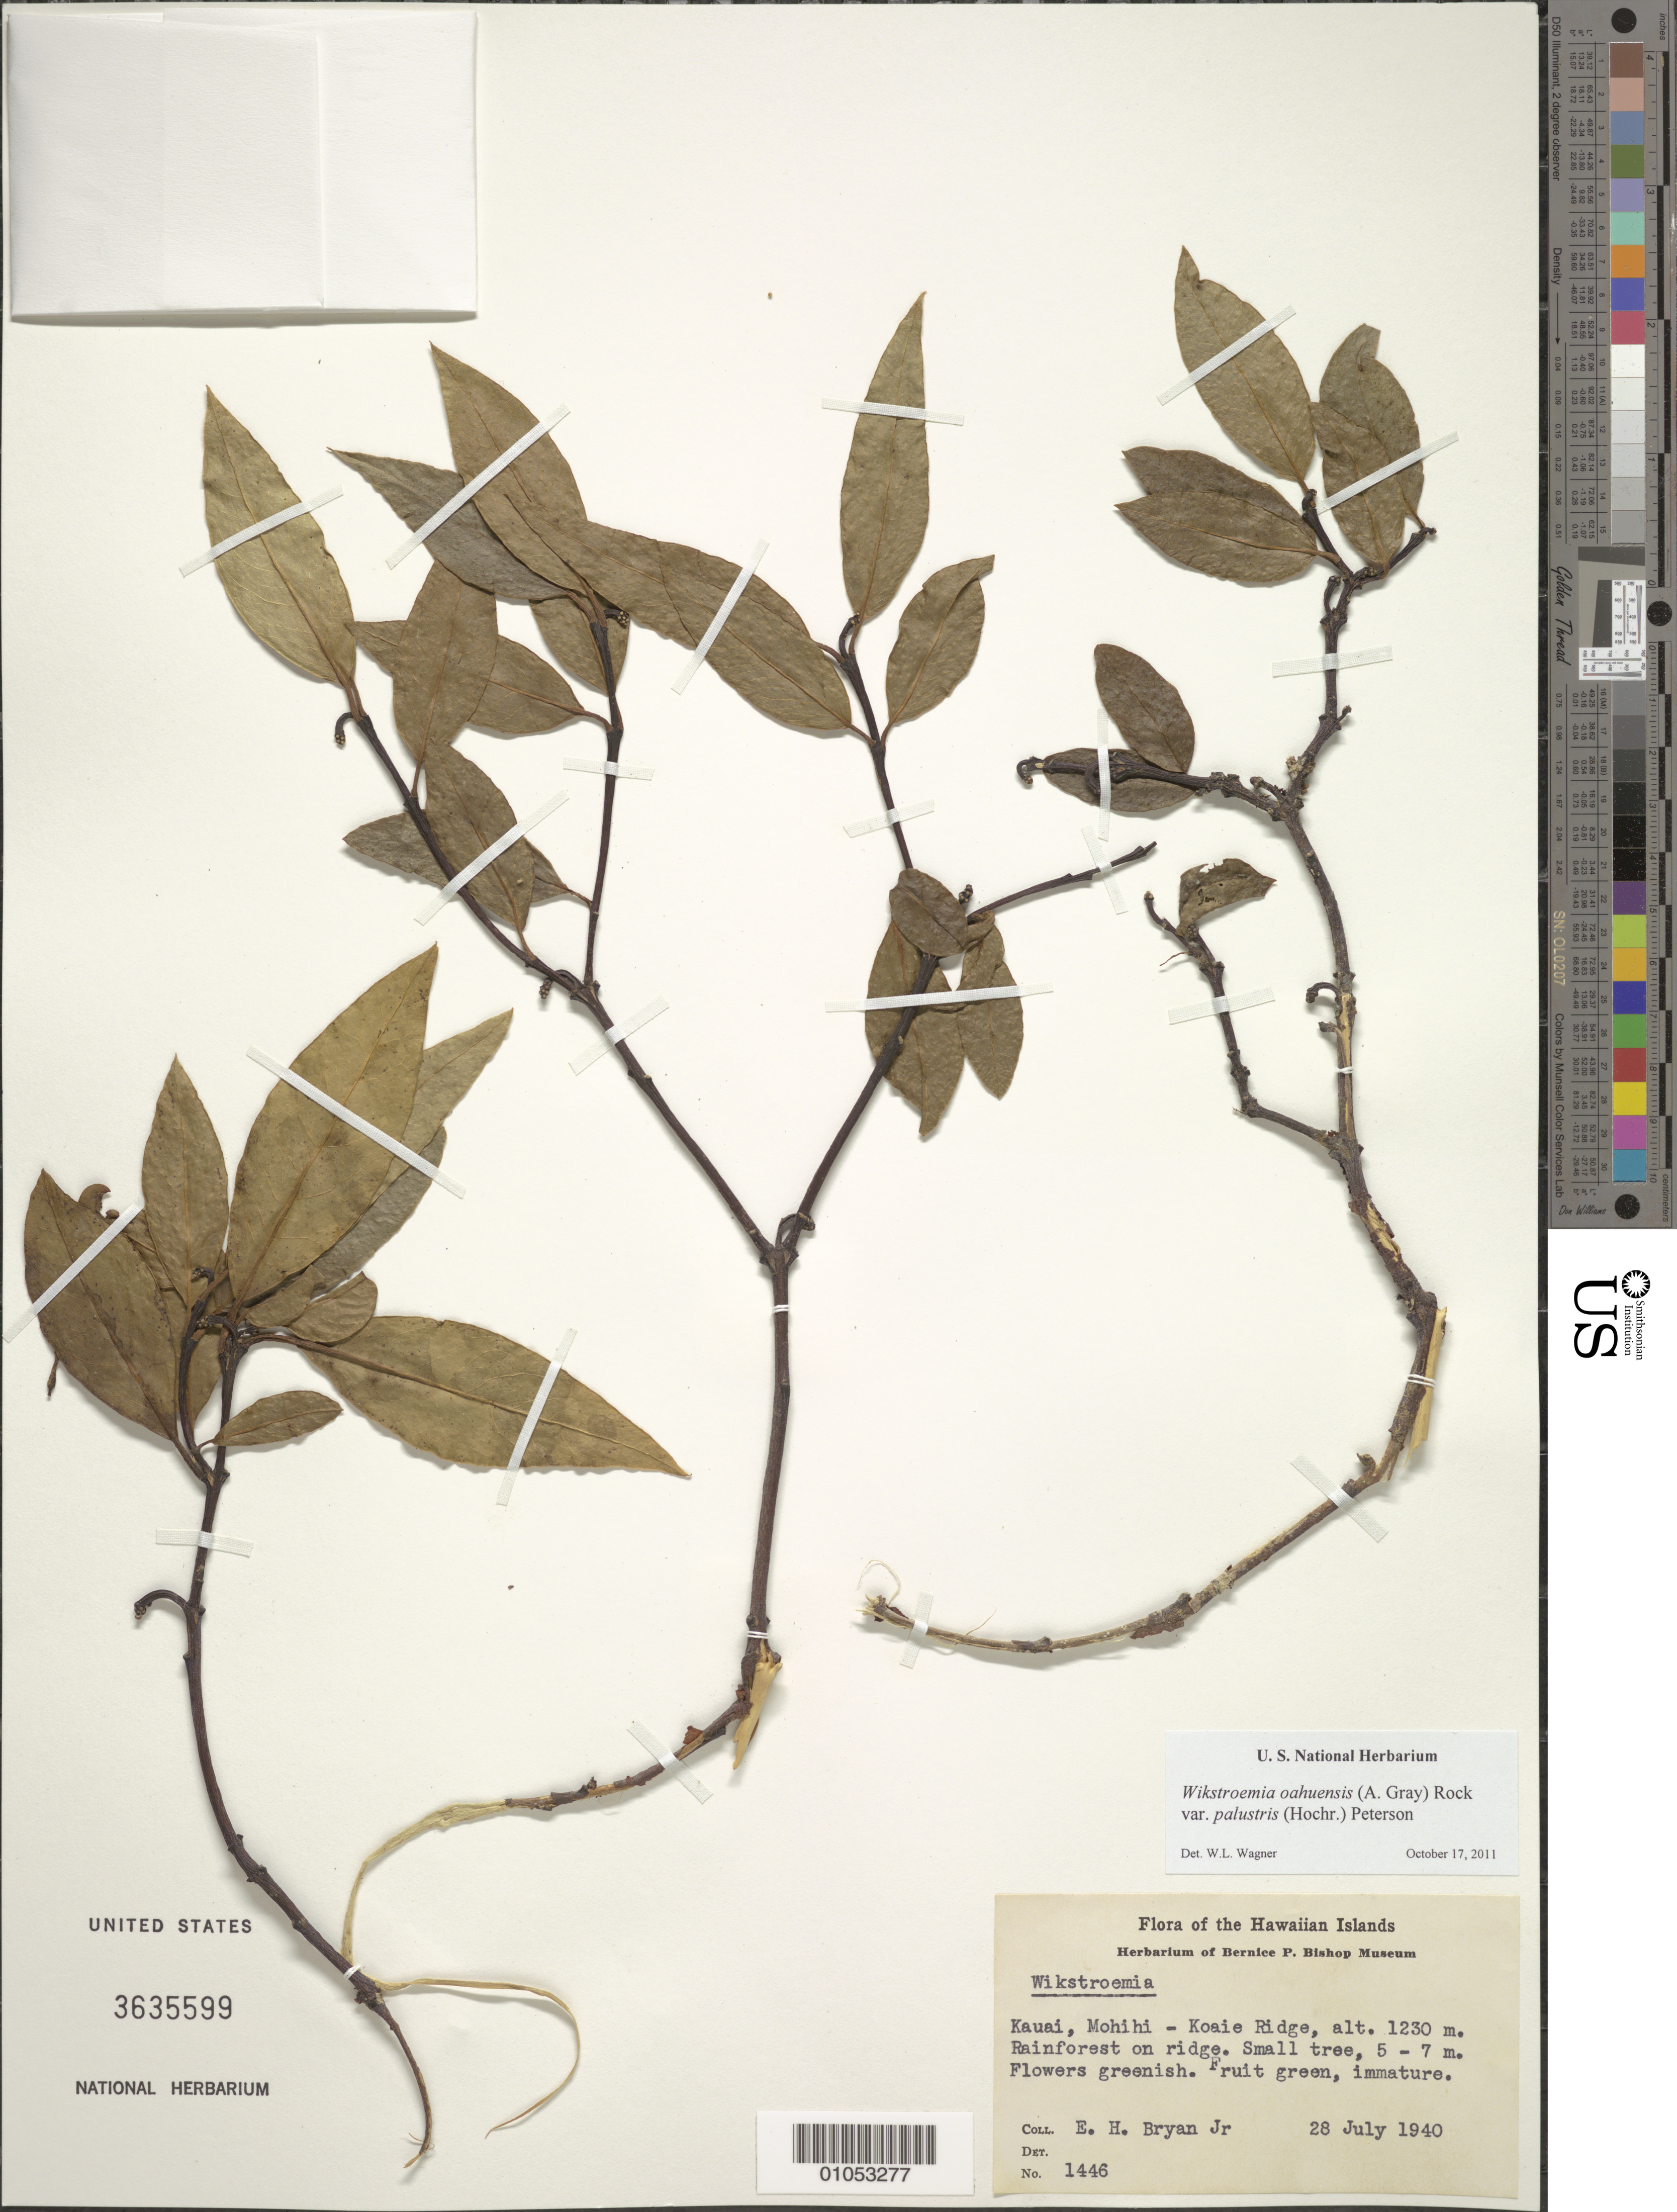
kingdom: Plantae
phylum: Tracheophyta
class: Magnoliopsida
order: Malvales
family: Thymelaeaceae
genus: Wikstroemia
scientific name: Wikstroemia oahuensis var. palustris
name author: (Hochr.) B. Peterson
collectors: E. Bryan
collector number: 1446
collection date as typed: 28 Jul 1940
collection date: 1940-07-28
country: United States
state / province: Hawaii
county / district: Kaui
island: Kaua'i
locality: Mohihi-Koaie ridge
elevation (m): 1230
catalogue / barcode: US 3635599